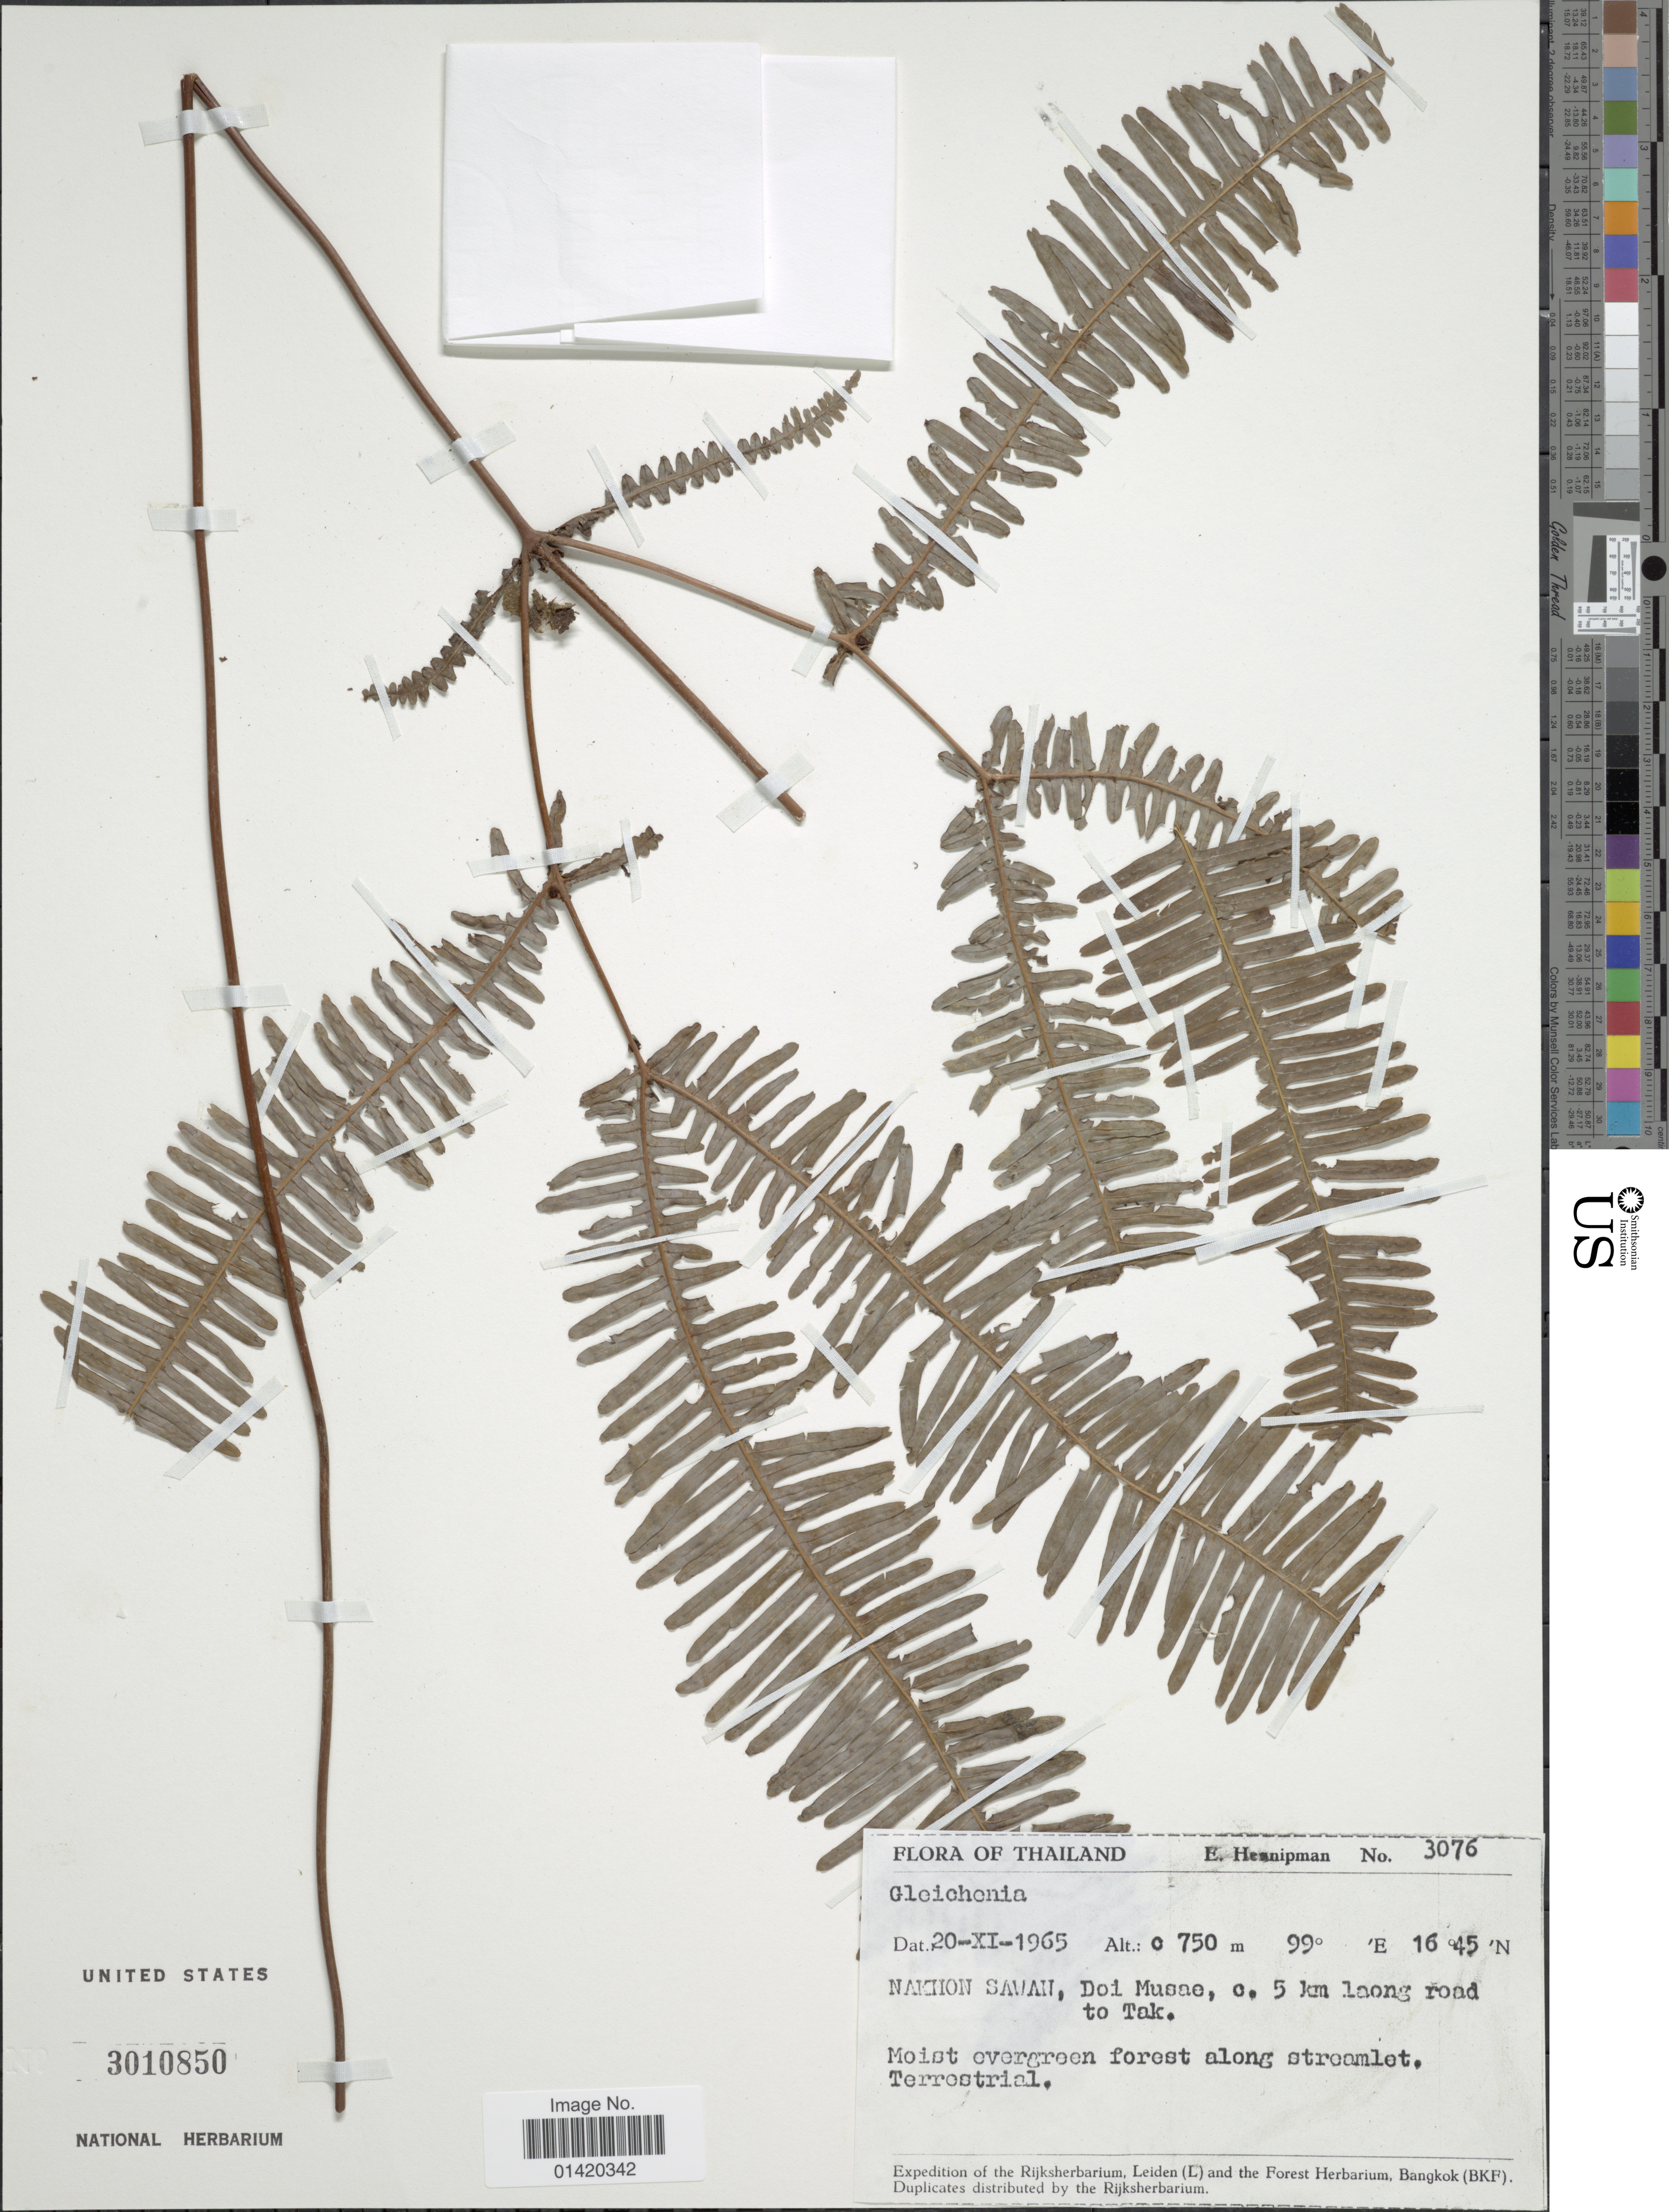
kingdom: Plantae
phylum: Tracheophyta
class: Polypodiopsida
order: Gleicheniales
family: Gleicheniaceae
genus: Dicranopteris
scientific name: Dicranopteris linearis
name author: (Burm. f.) Underw.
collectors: E. Hennipman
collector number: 3076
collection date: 1965-11-20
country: Thailand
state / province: Nakhon Sawan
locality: Doi Musae, c. 5 km laong road to Tak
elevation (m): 750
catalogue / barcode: US 3010850